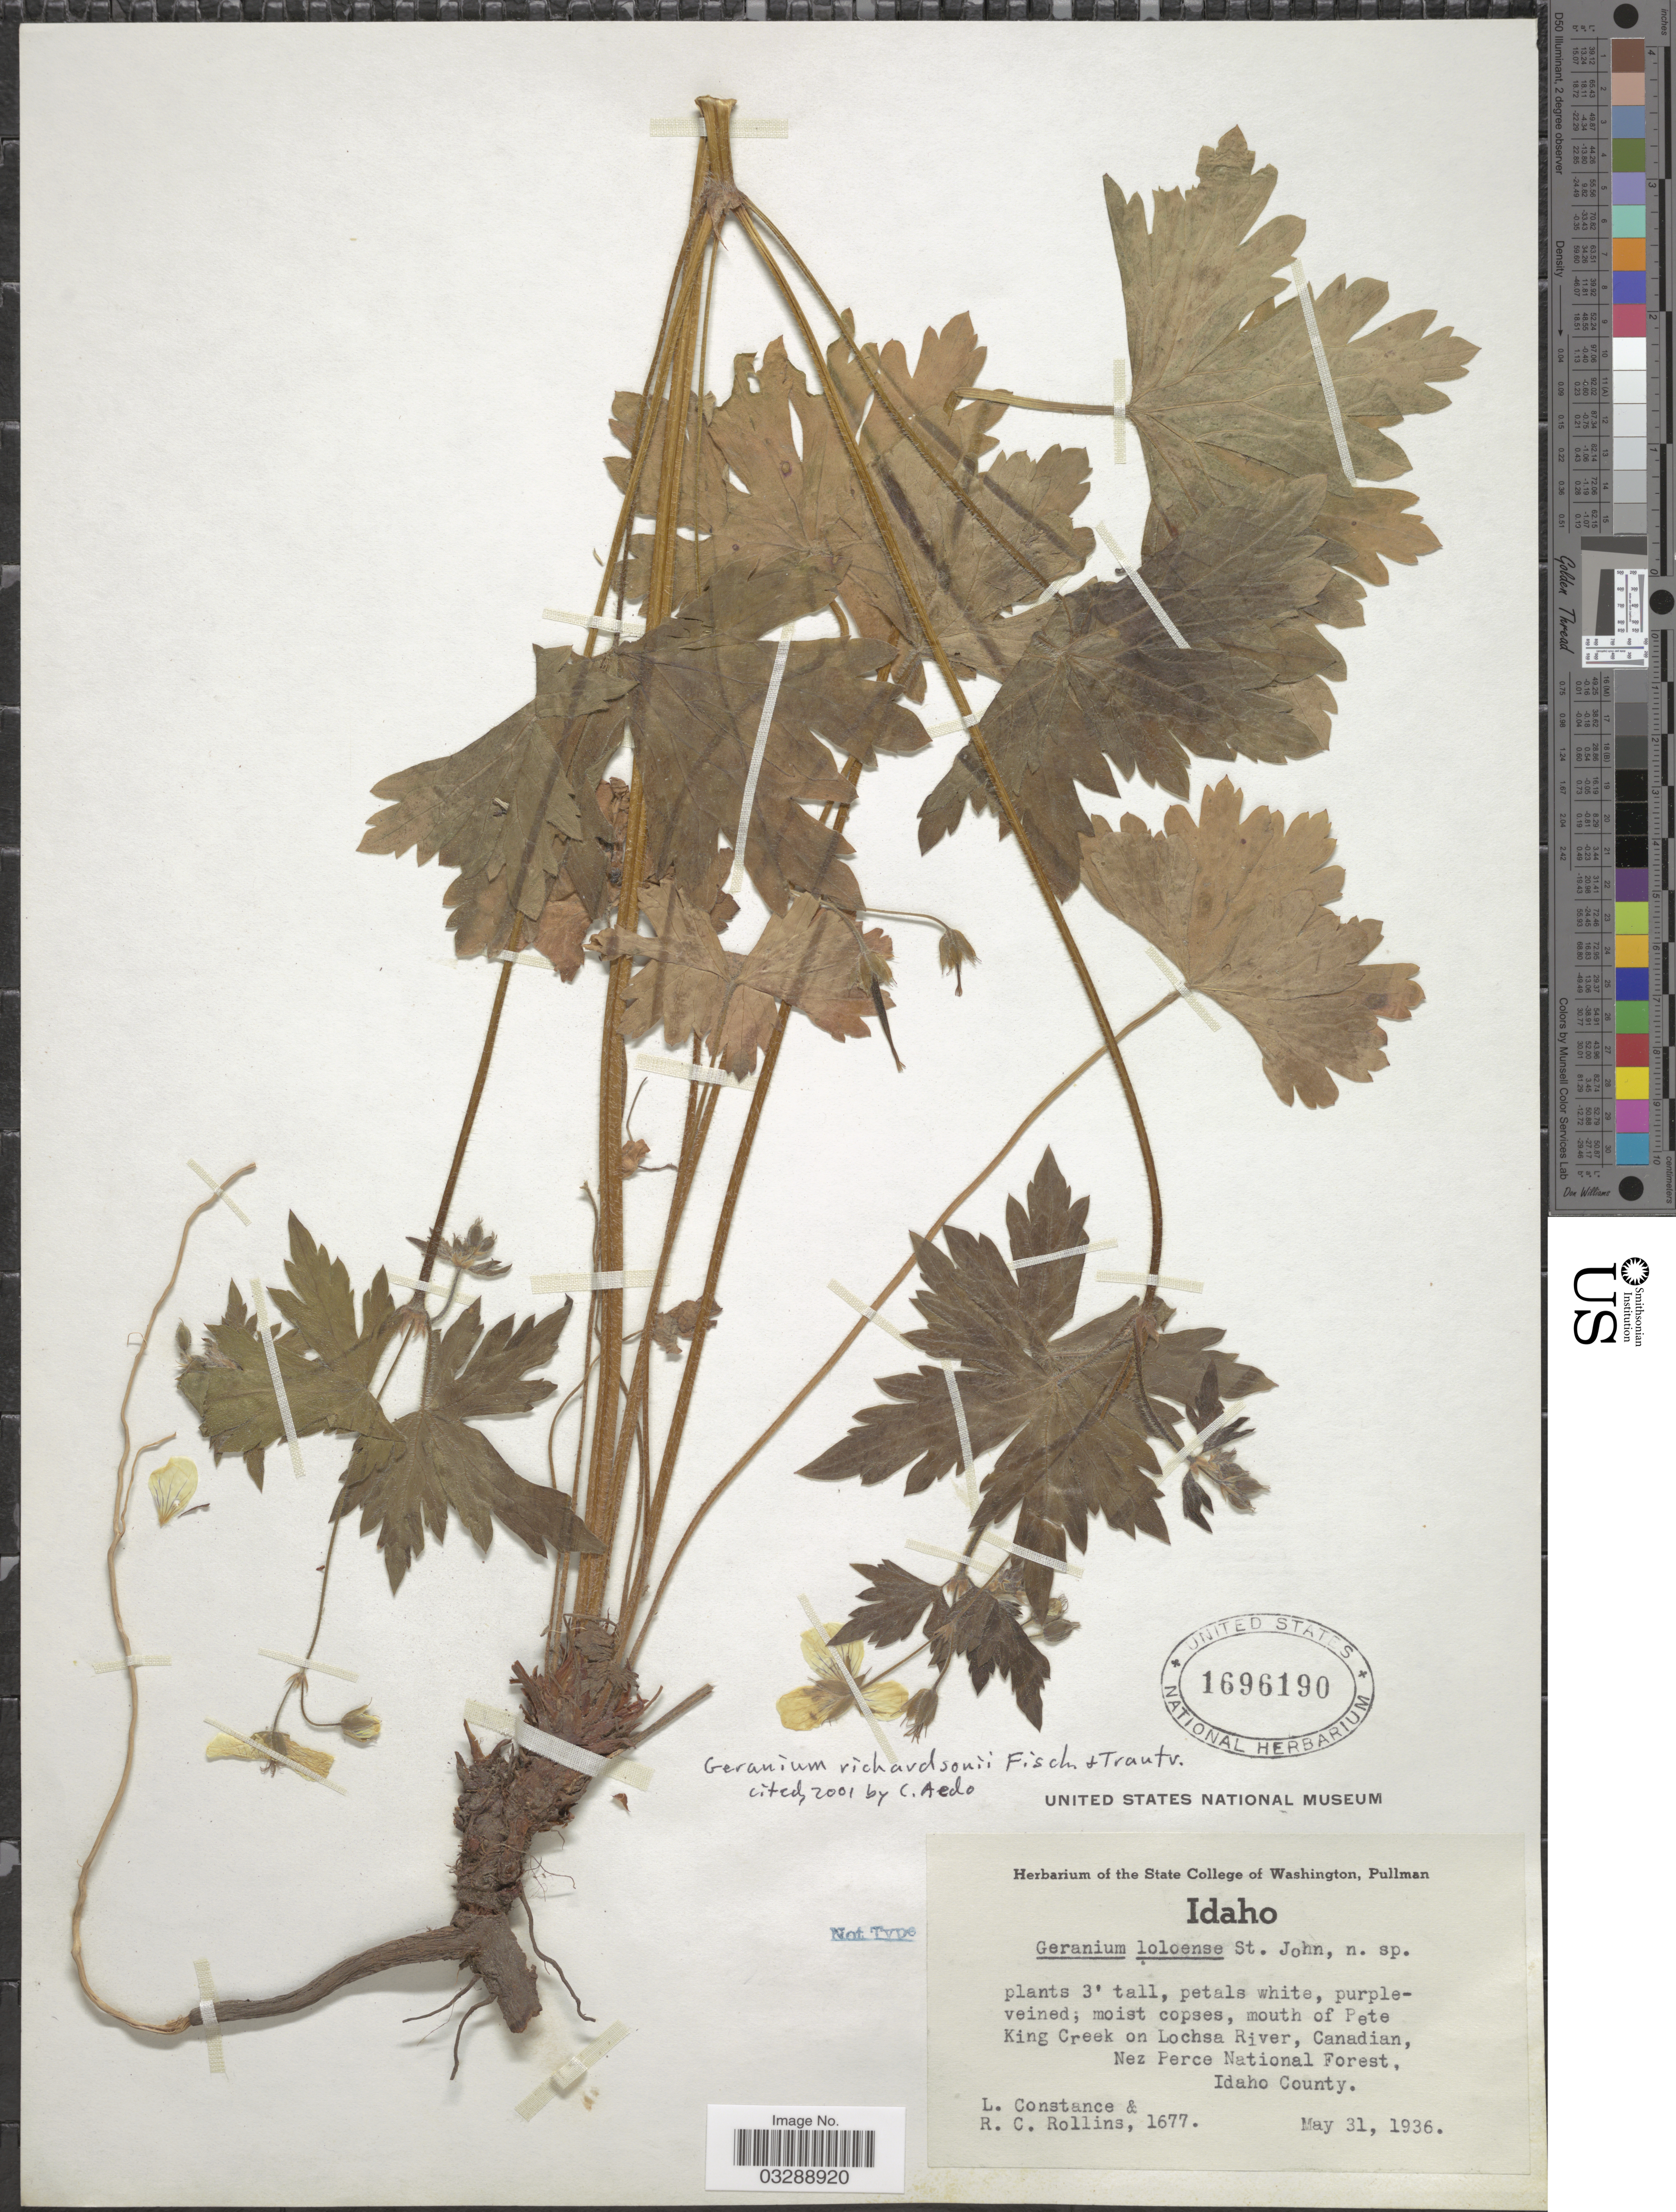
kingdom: Plantae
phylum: Tracheophyta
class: Magnoliopsida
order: Geraniales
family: Geraniaceae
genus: Geranium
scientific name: Geranium richardsonii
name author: Fisch. & Trautv.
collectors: L. Constance & R. C. Rollins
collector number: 1677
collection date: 1936-05-31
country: United States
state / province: Idaho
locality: Mouth of Pete King Creek on Lochsa River, Canadian, Nez Perce National Forest, Idaho County.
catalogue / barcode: US 1696190